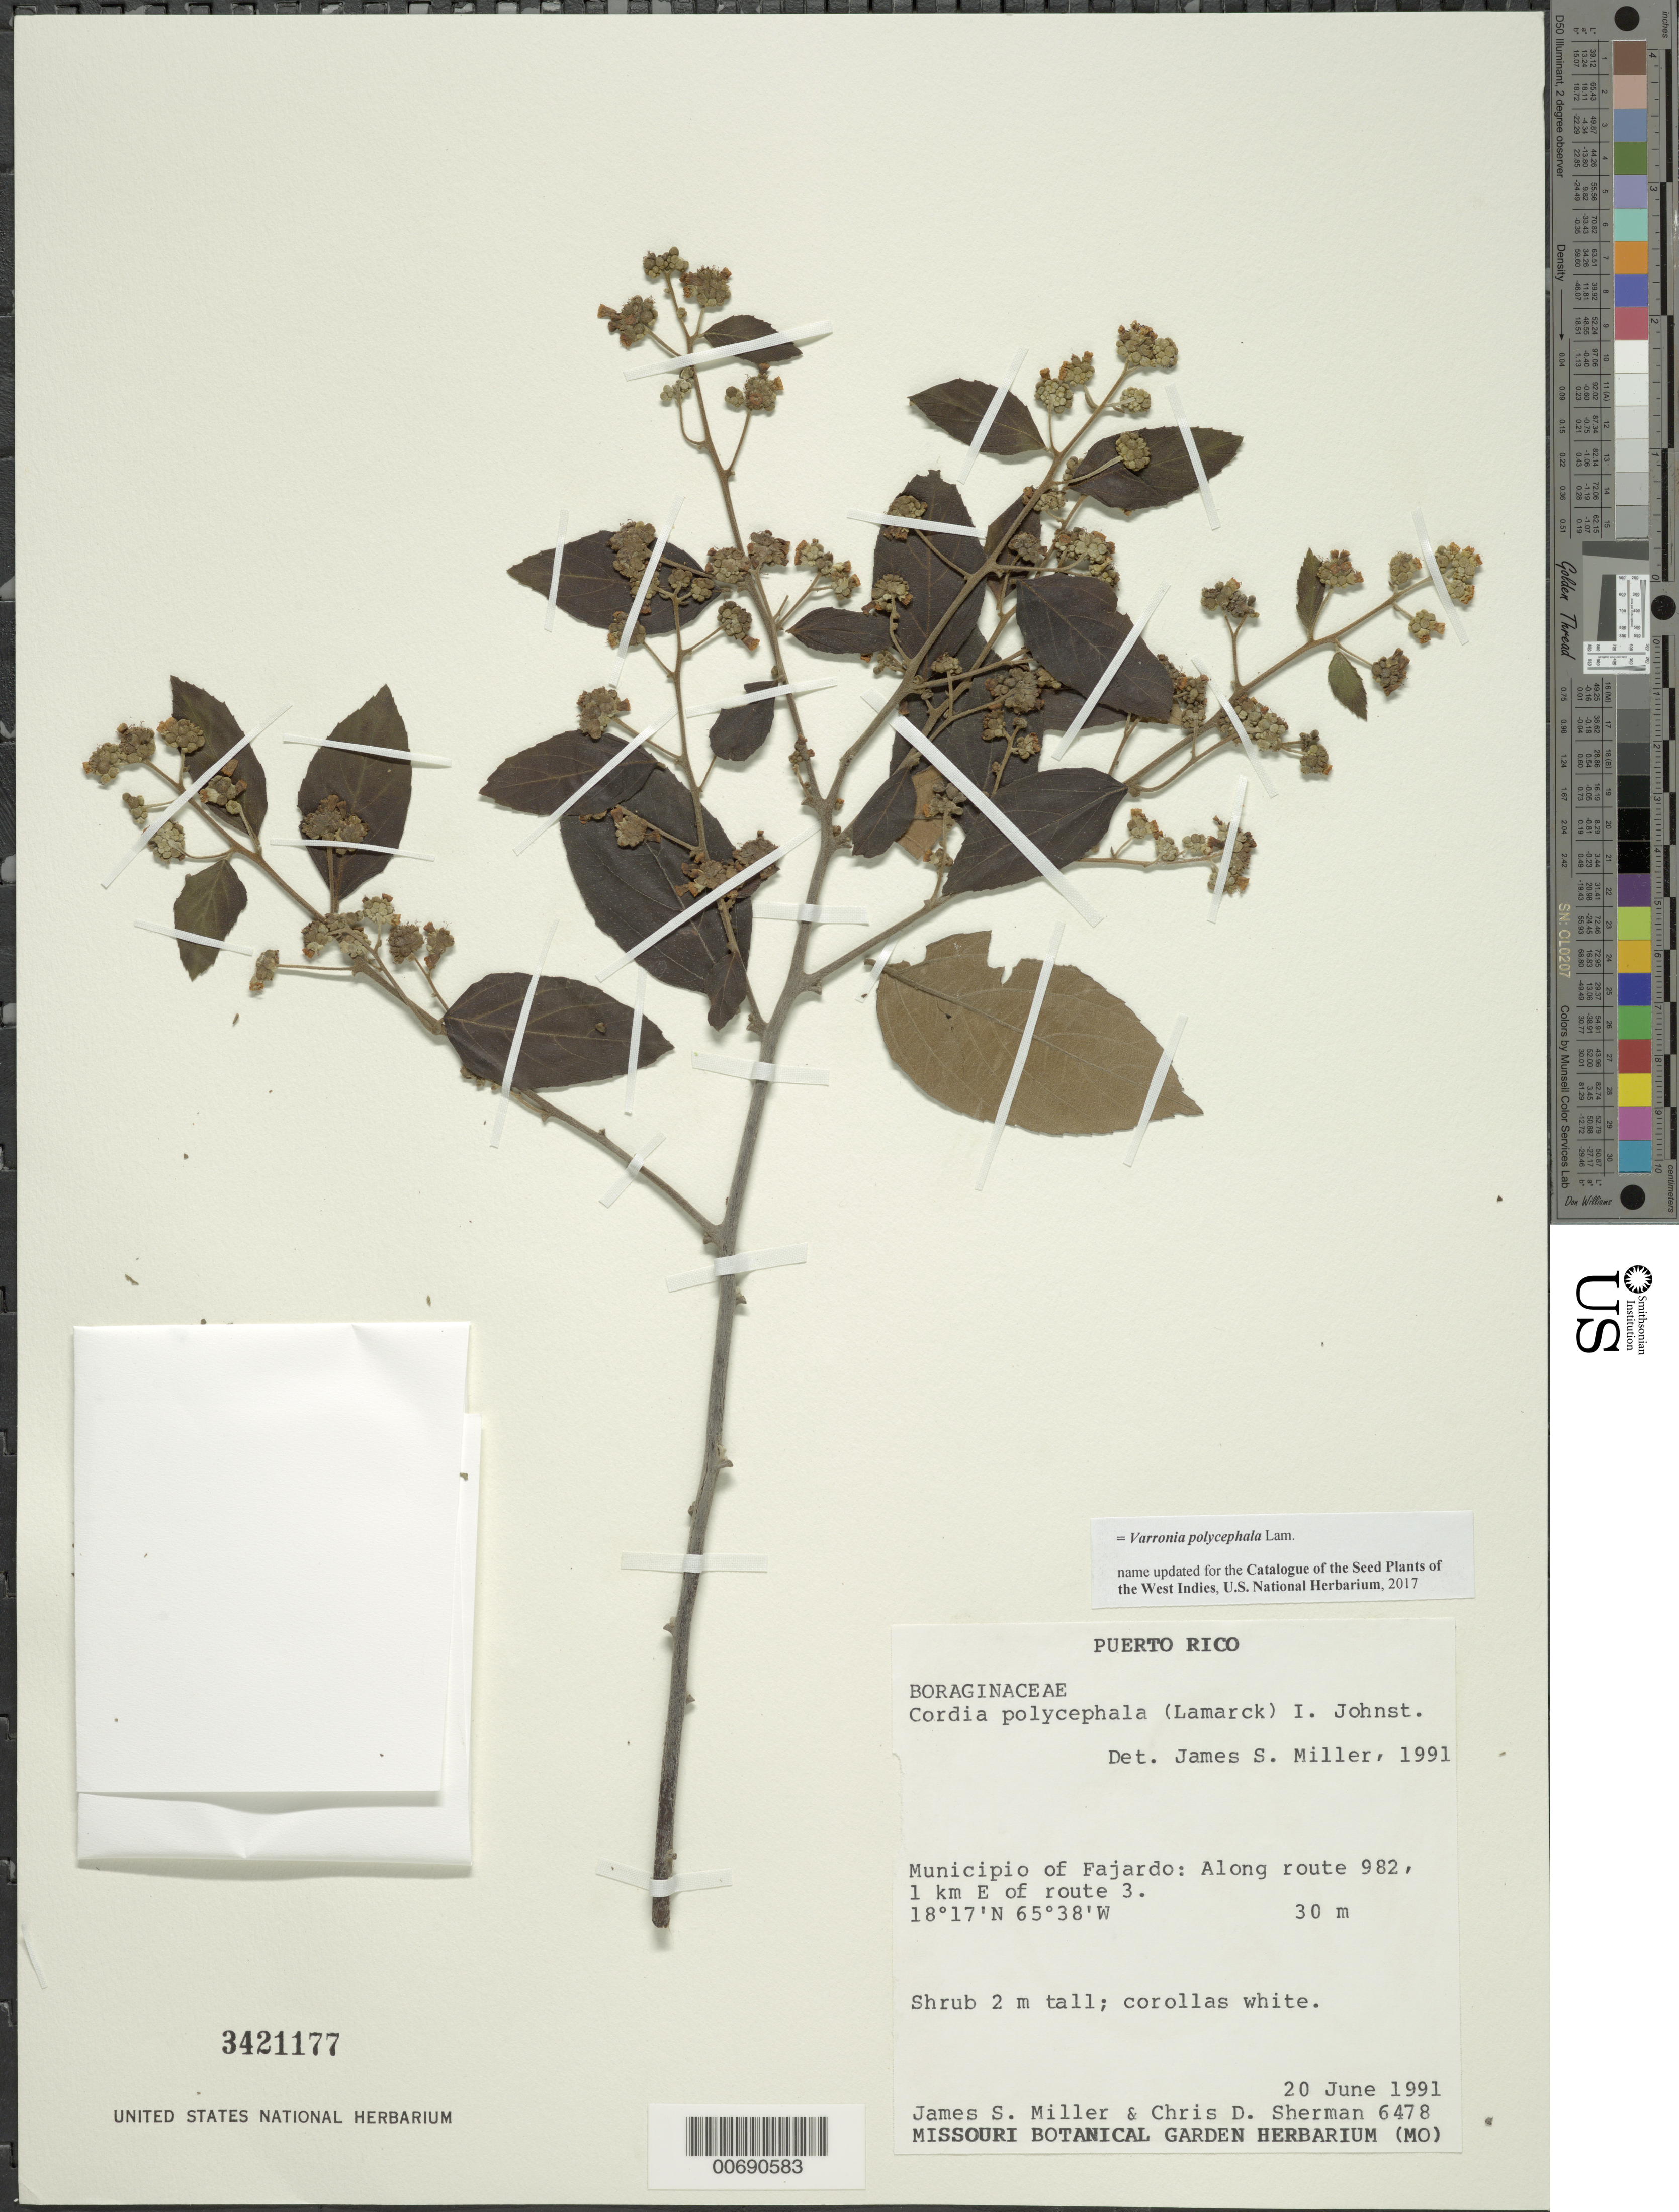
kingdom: Plantae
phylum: Tracheophyta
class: Magnoliopsida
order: Boraginales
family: Cordiaceae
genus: Varronia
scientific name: Varronia polycephala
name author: Lam.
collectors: J. S. Miller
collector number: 6478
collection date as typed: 20 Jun 1991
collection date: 1991-06-20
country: Puerto Rico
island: Greater Antilles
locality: Mun. Fajardo: along Rte 982, 1 km E of Rte 3.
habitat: Along route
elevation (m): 30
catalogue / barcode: US 3421177